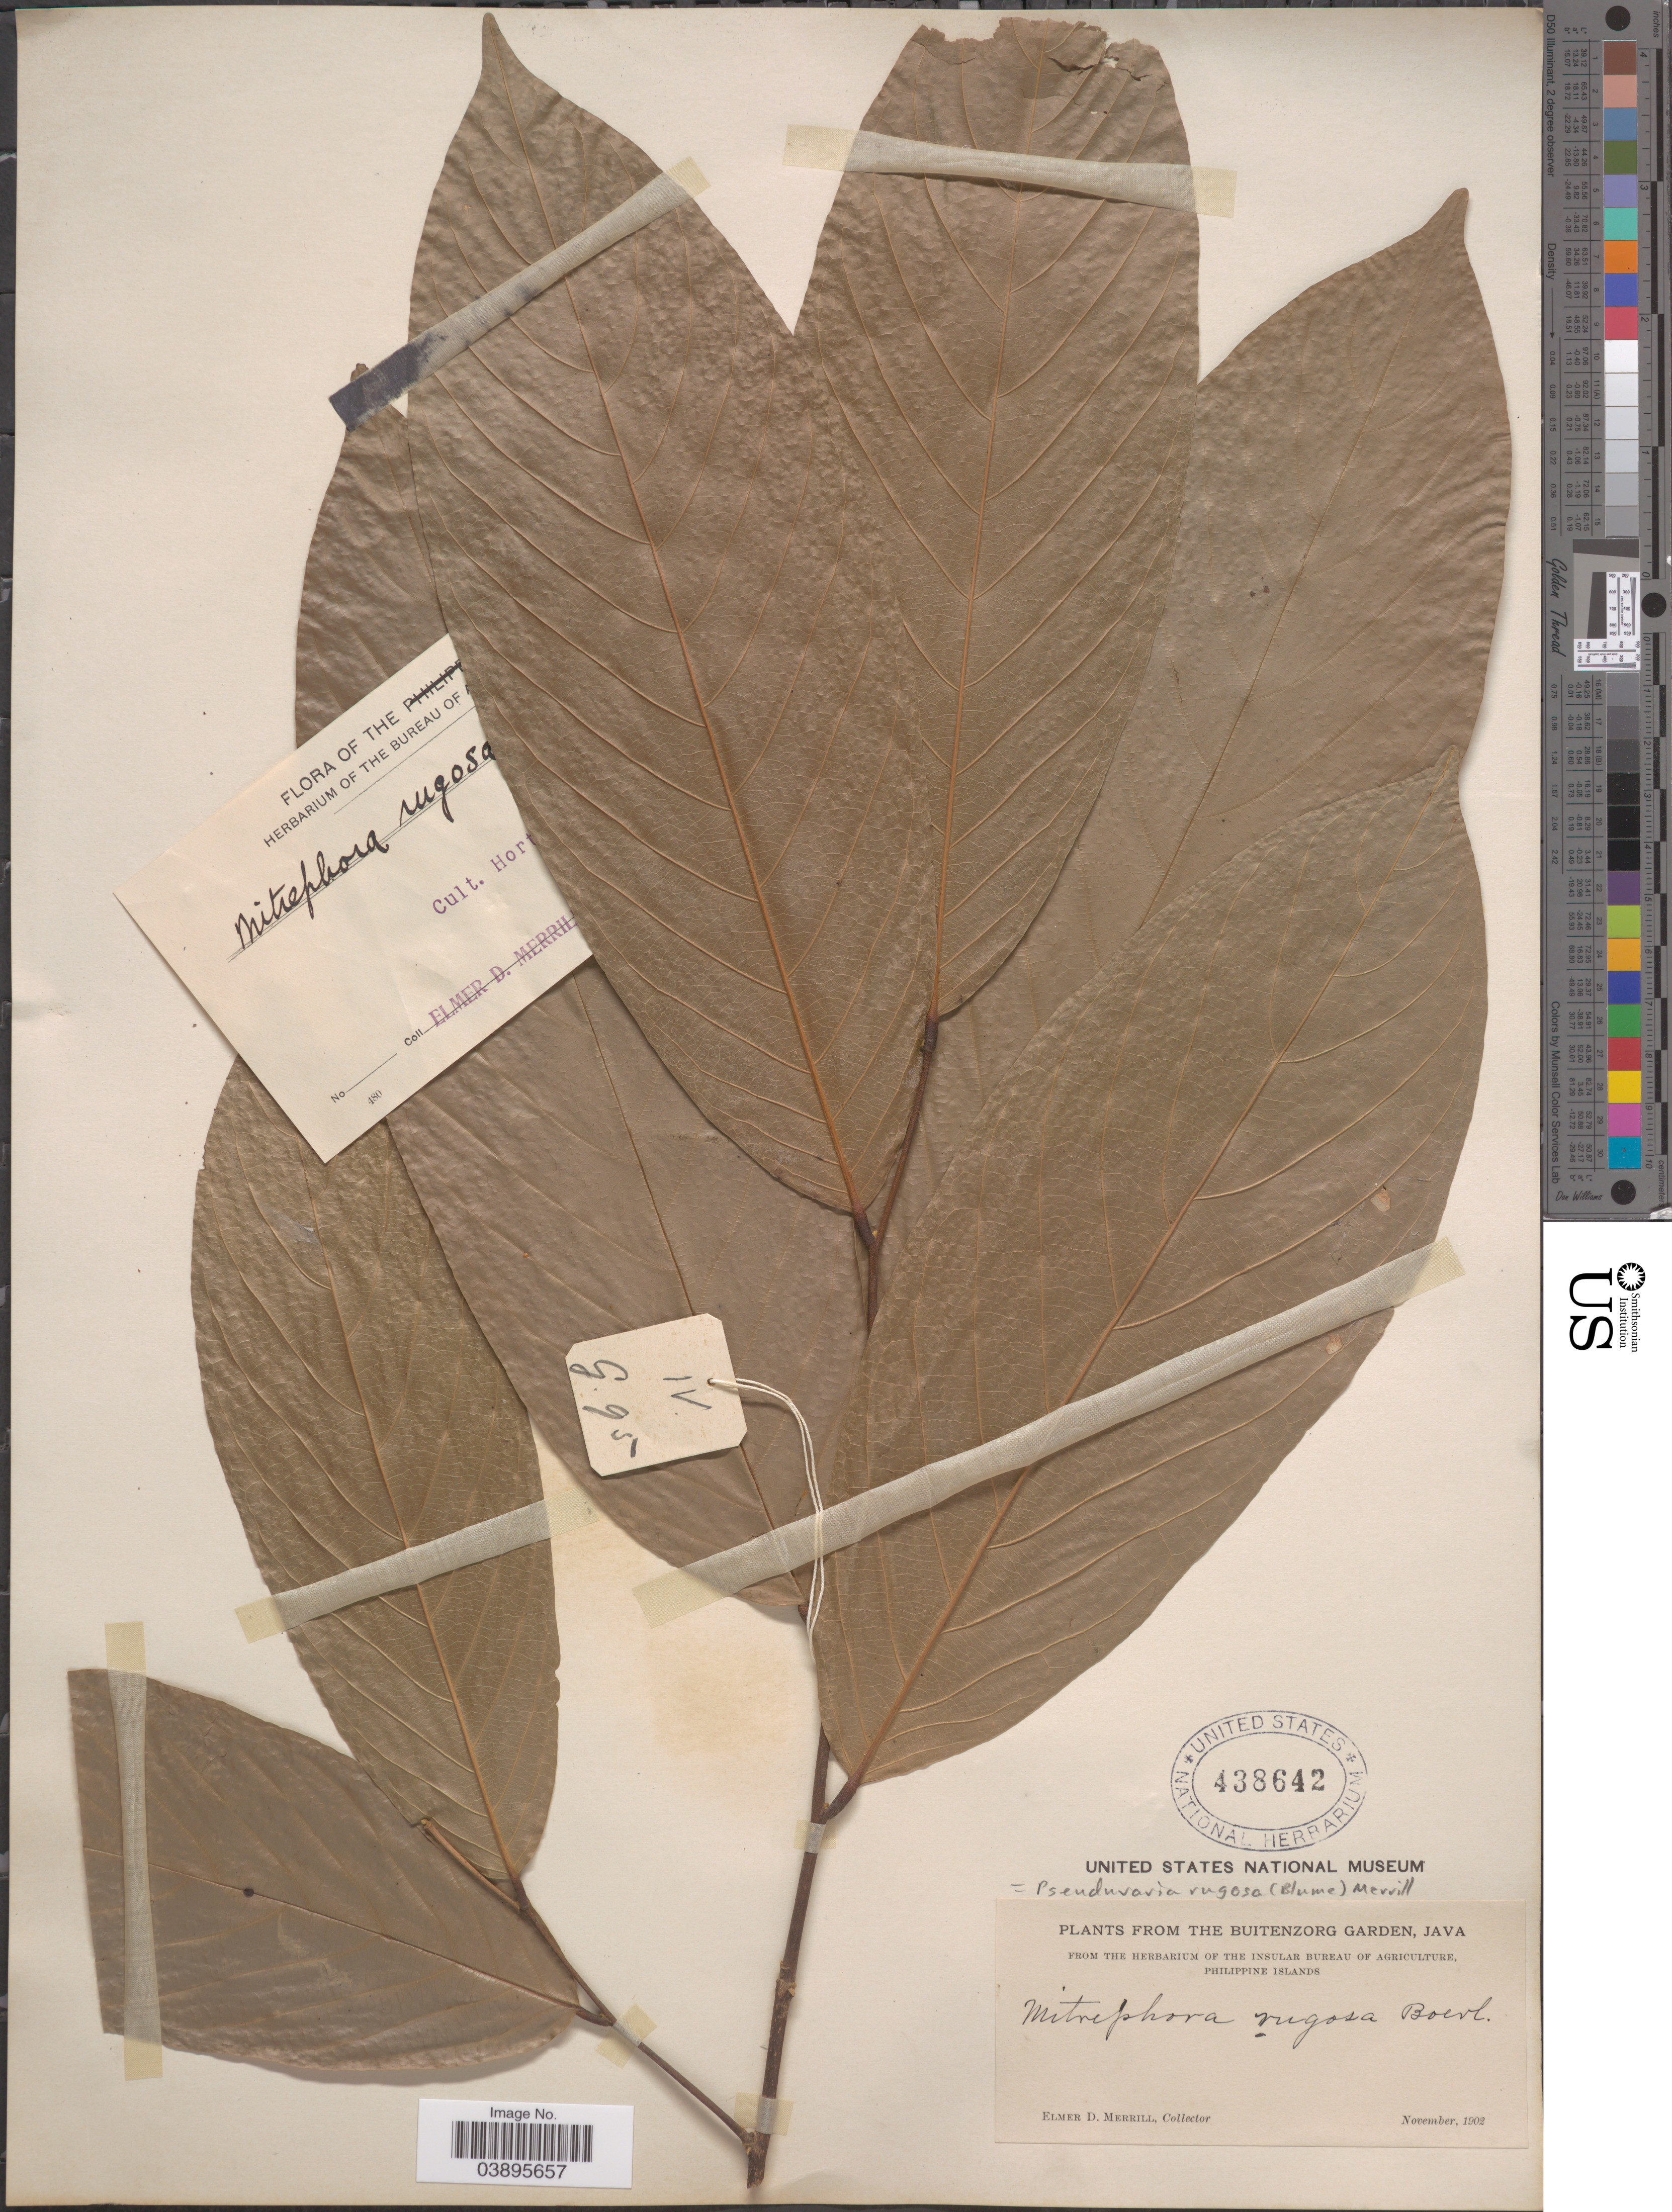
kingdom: Plantae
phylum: Tracheophyta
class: Magnoliopsida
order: Magnoliales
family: Annonaceae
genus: Pseuduvaria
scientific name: Pseuduvaria rugosa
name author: (Blume) Merr.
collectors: E. D. Merrill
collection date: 1902-11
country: Indonesia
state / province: Java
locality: Cult. Hort. [illegible text]. The Buitenzorg Garden.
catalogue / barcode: US 438642